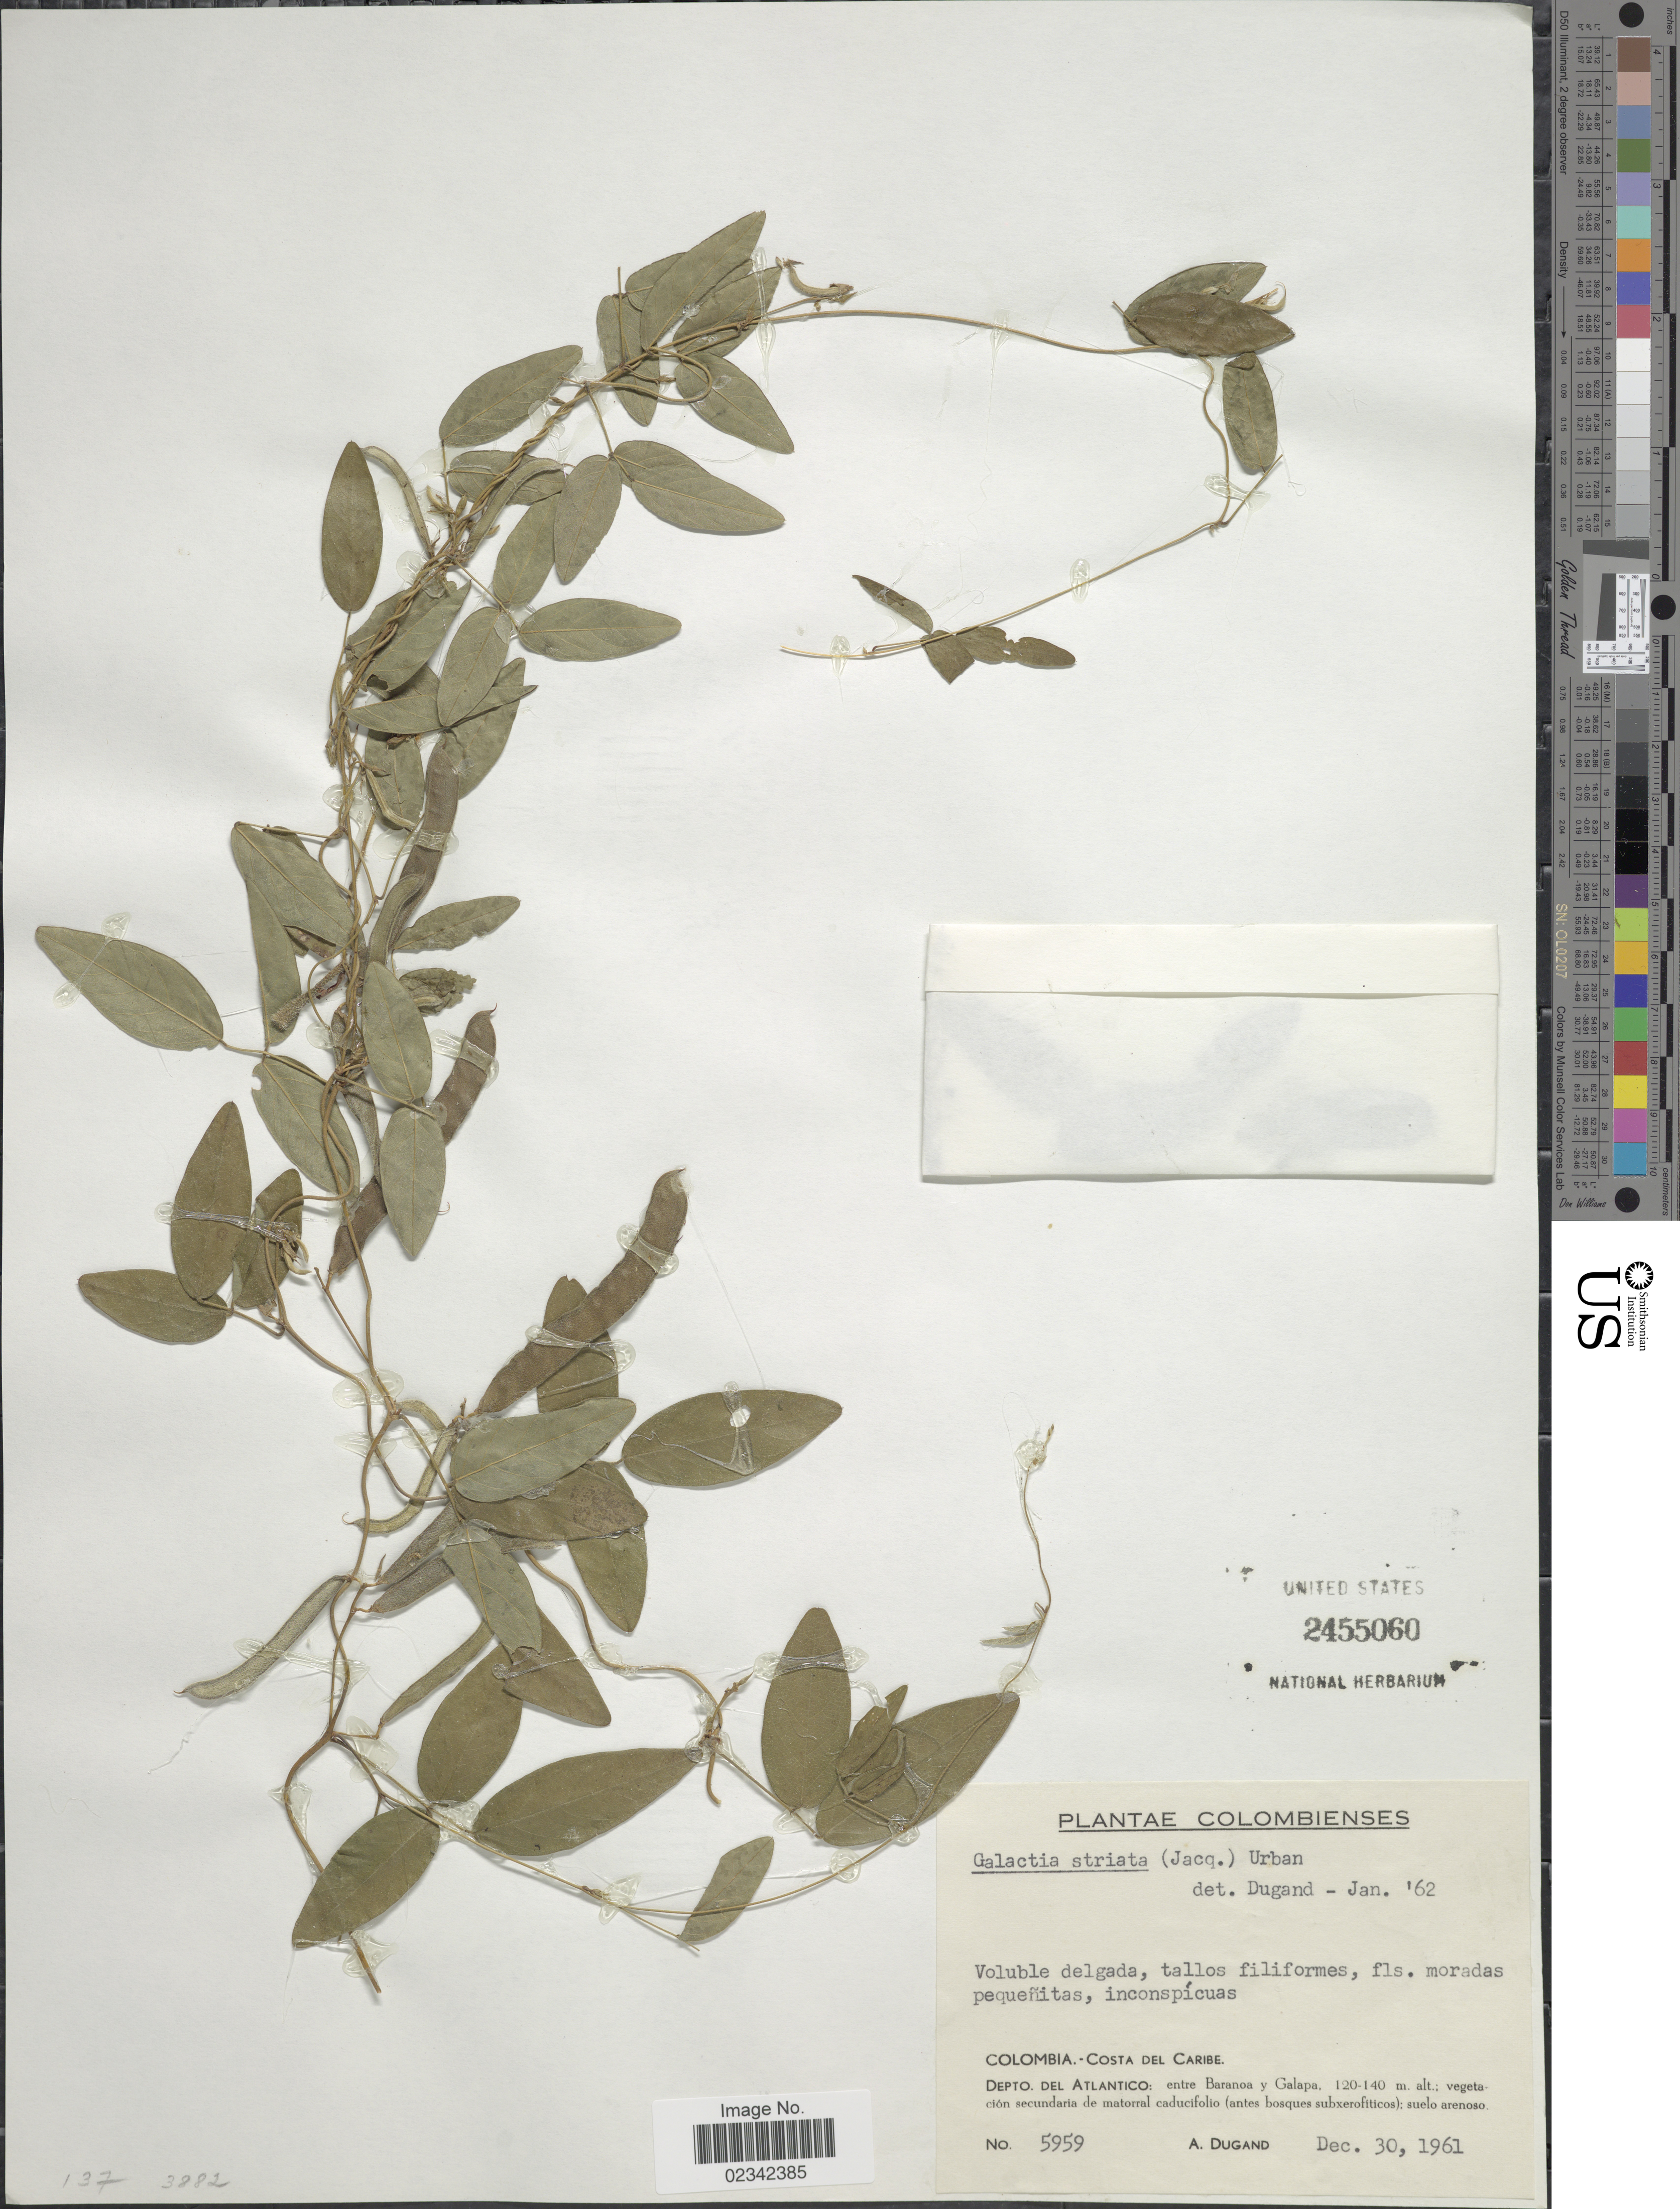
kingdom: Plantae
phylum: Tracheophyta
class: Magnoliopsida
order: Fabales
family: Fabaceae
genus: Galactia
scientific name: Galactia striata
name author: (Jacq.) Urb.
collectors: A. Dugand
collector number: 5959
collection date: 1961-12-30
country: Colombia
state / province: Atlántico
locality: Costa del Caribe: entre Baranao y Galapa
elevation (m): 120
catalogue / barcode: US 2455060